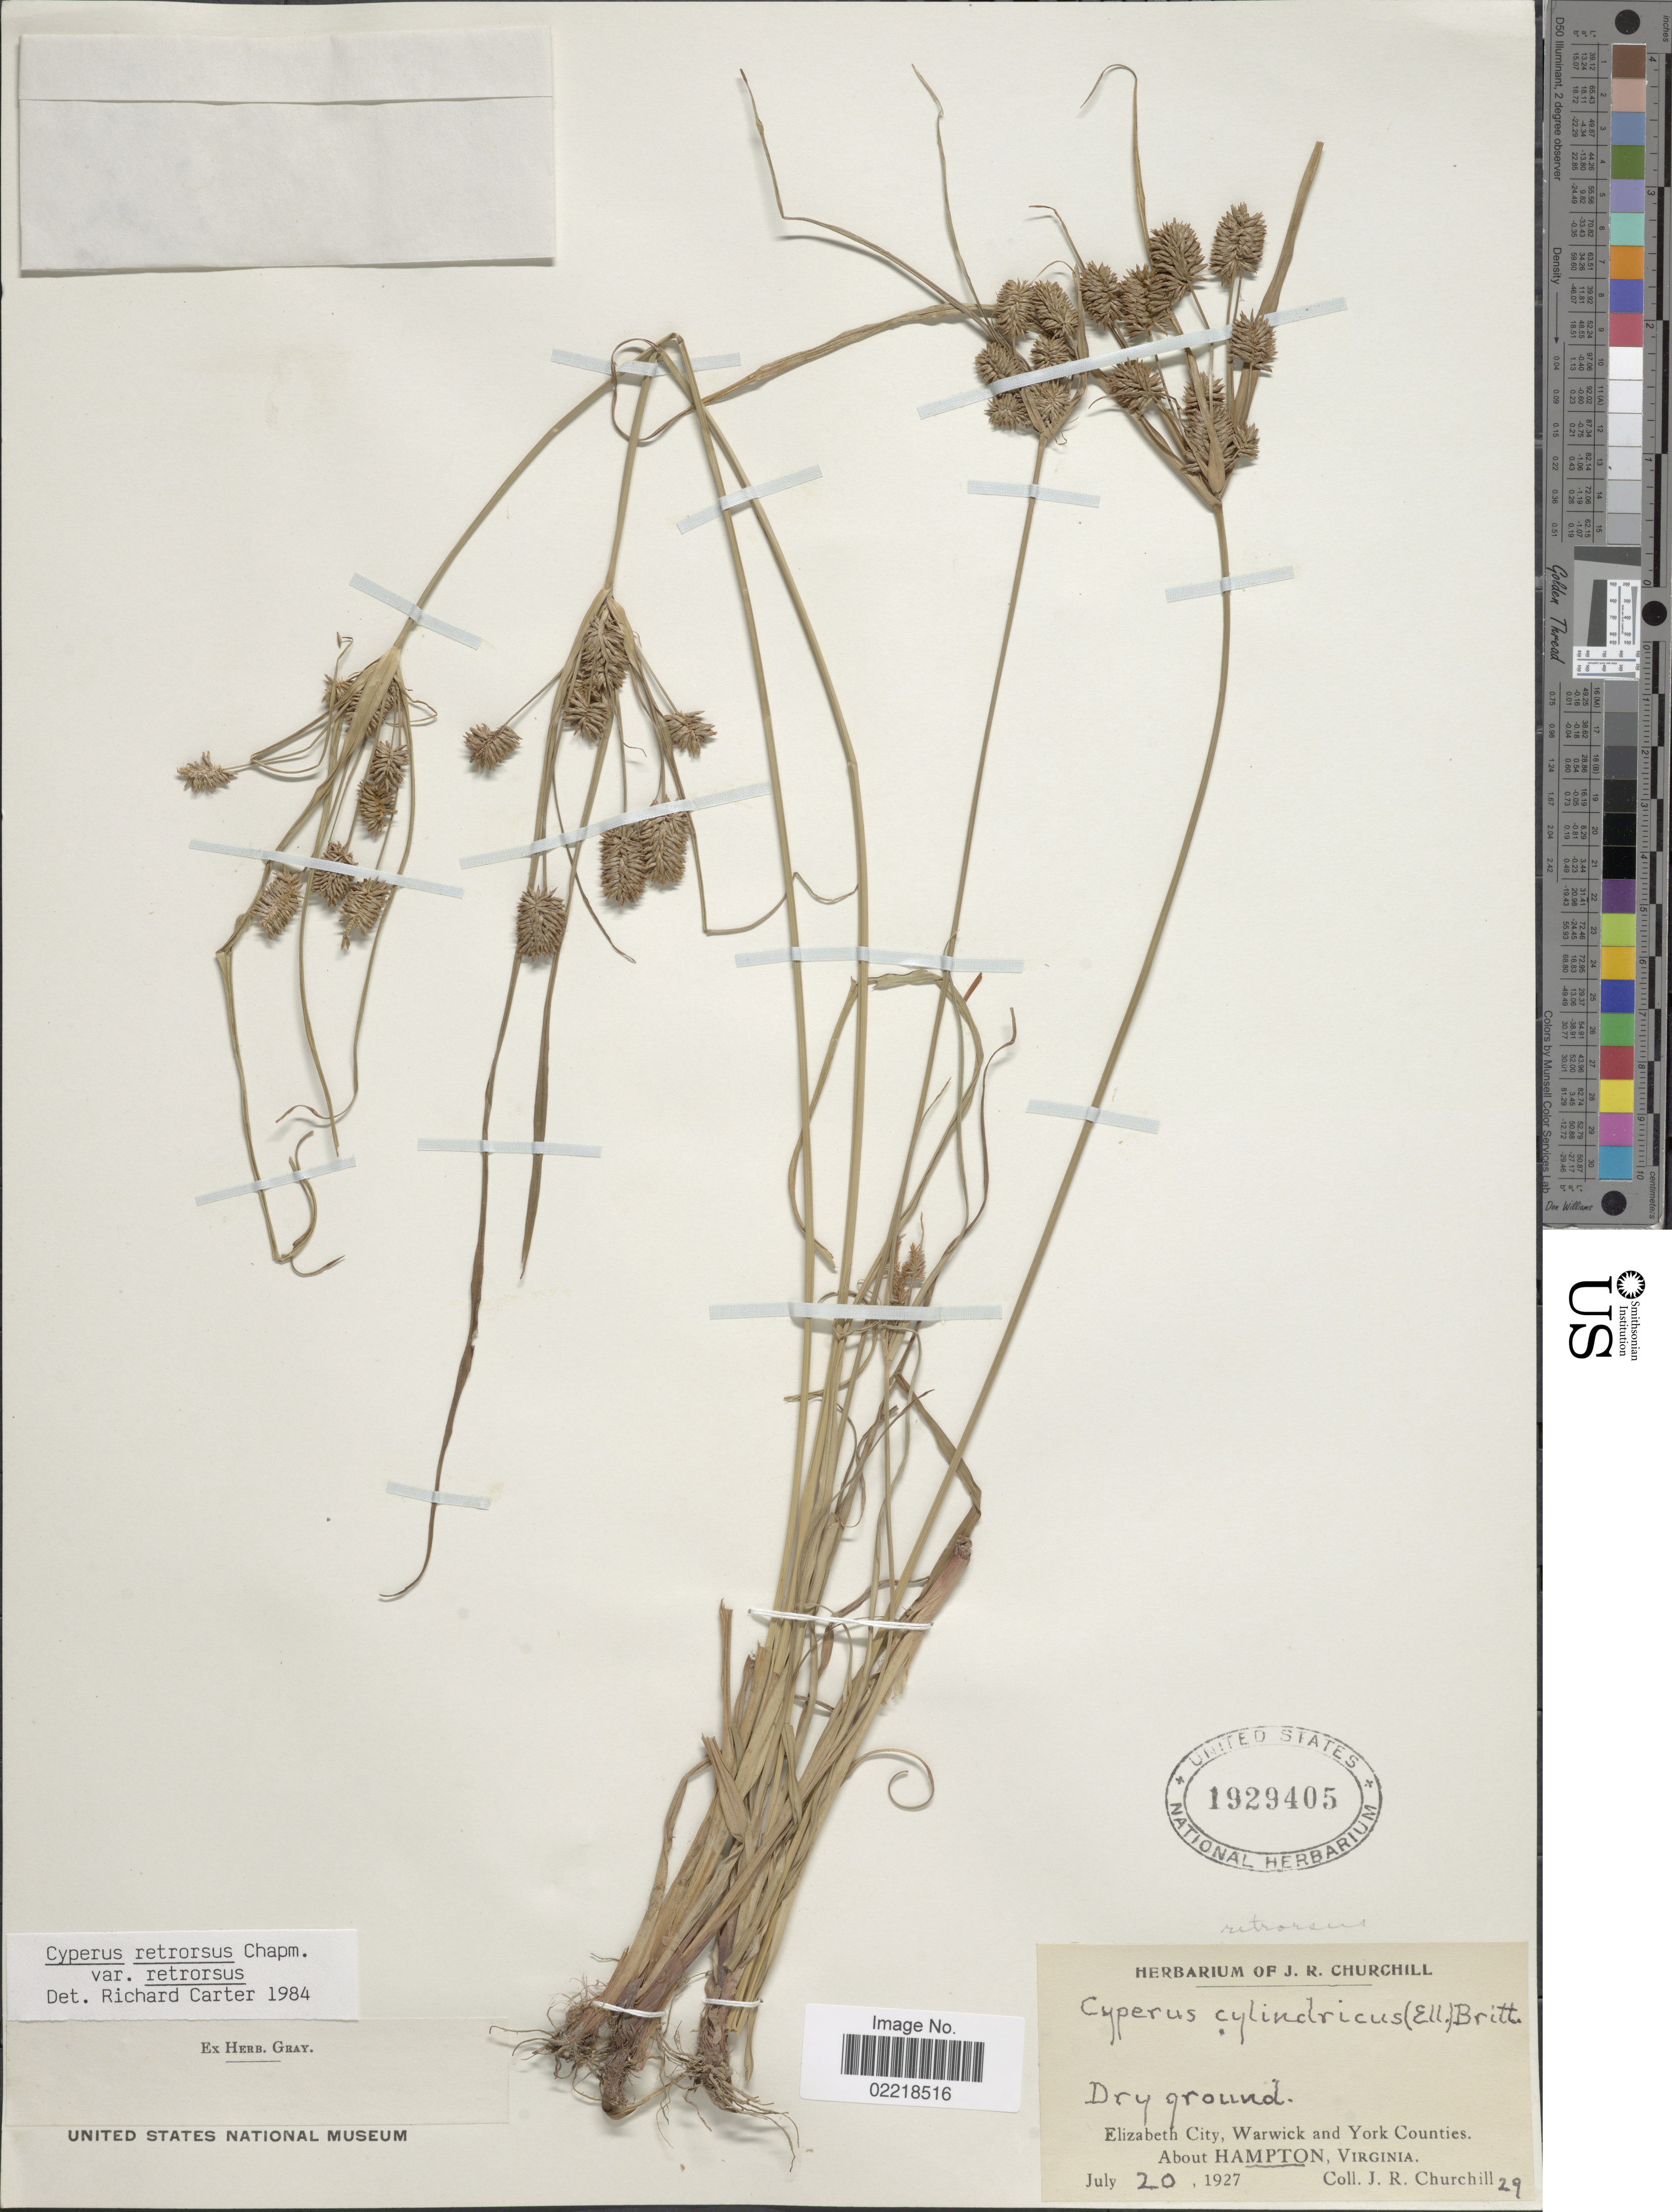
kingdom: Plantae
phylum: Tracheophyta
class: Liliopsida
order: Poales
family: Cyperaceae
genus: Cyperus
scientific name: Cyperus retrorsus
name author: Chapm.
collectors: J. Churchill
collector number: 29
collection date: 1927-07-20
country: United States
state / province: Virginia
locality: Dry ground, Elizabeth City, Warwick and York Counties, about Hampton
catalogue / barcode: US 1929405